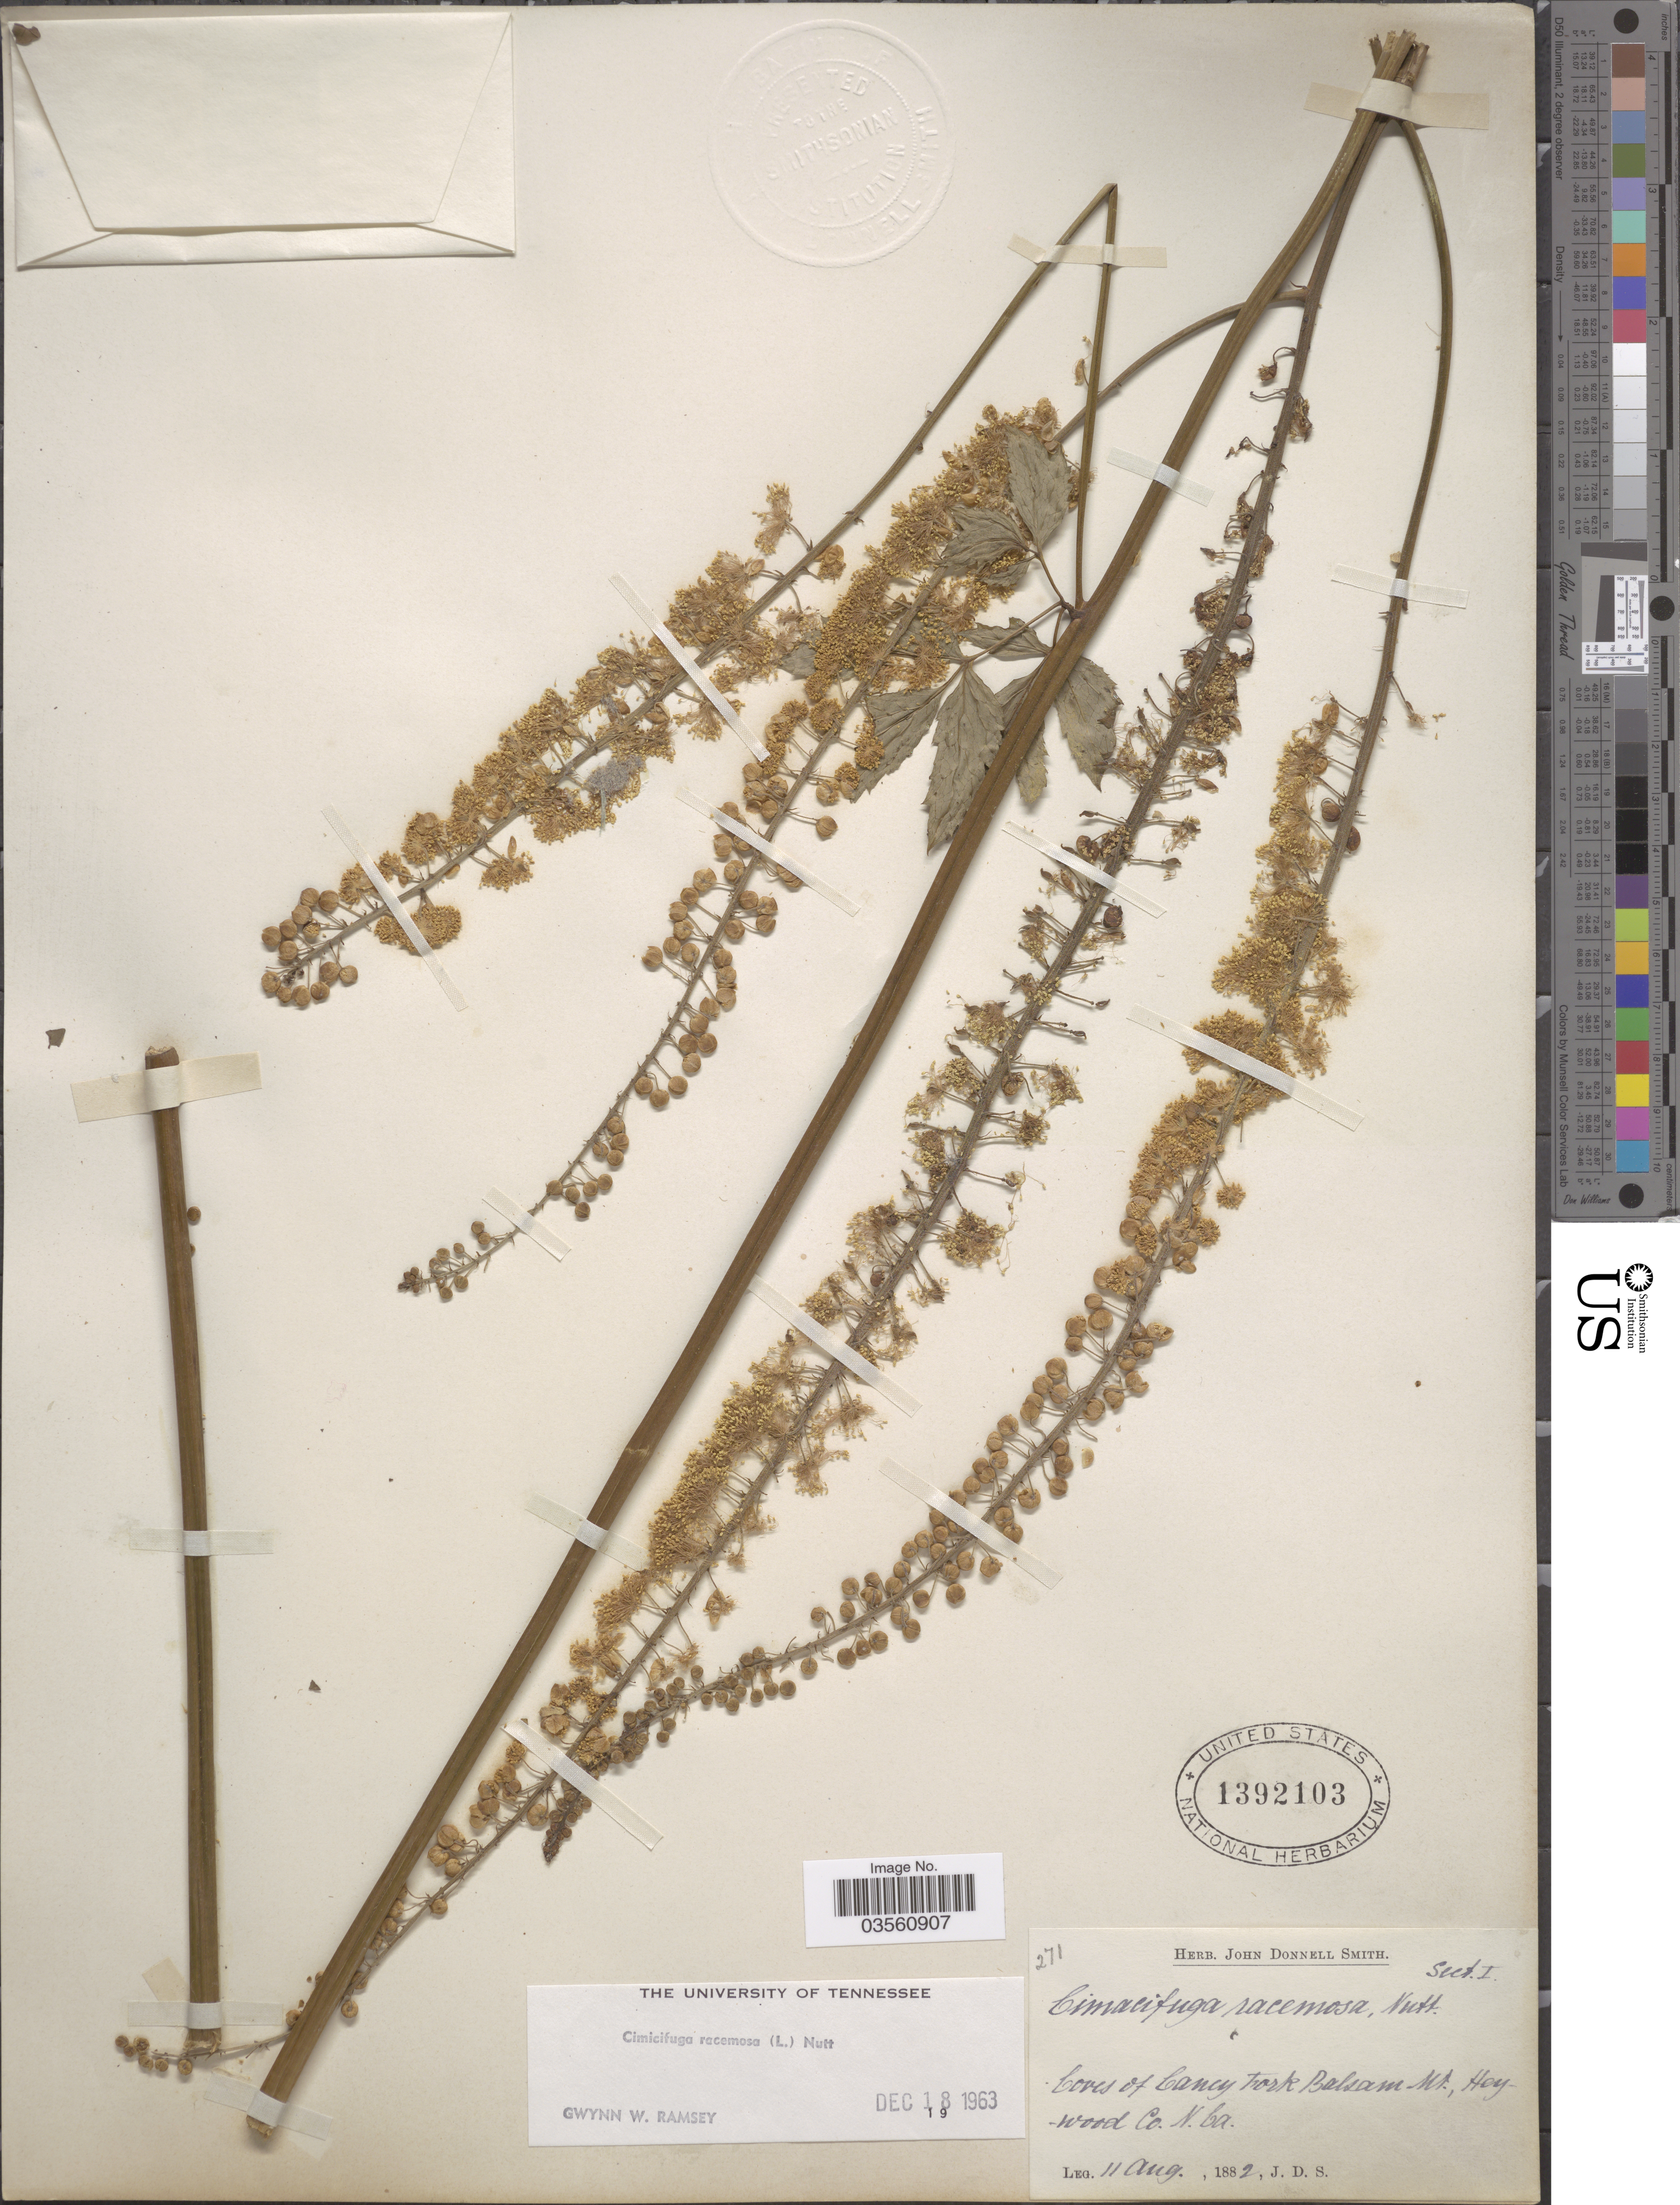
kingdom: Plantae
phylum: Tracheophyta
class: Magnoliopsida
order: Ranunculales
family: Ranunculaceae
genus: Actaea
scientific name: Actaea racemosa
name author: L.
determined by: Strong, M. T., (US), Smithsonian Institution - National Museum of Natural History (UNITED STATES)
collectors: J. Donnell Smith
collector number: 271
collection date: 1882-08-11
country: United States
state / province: North Carolina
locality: Coves of Caney Fork Balsam Mt., Heywood Co.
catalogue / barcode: US 1392103